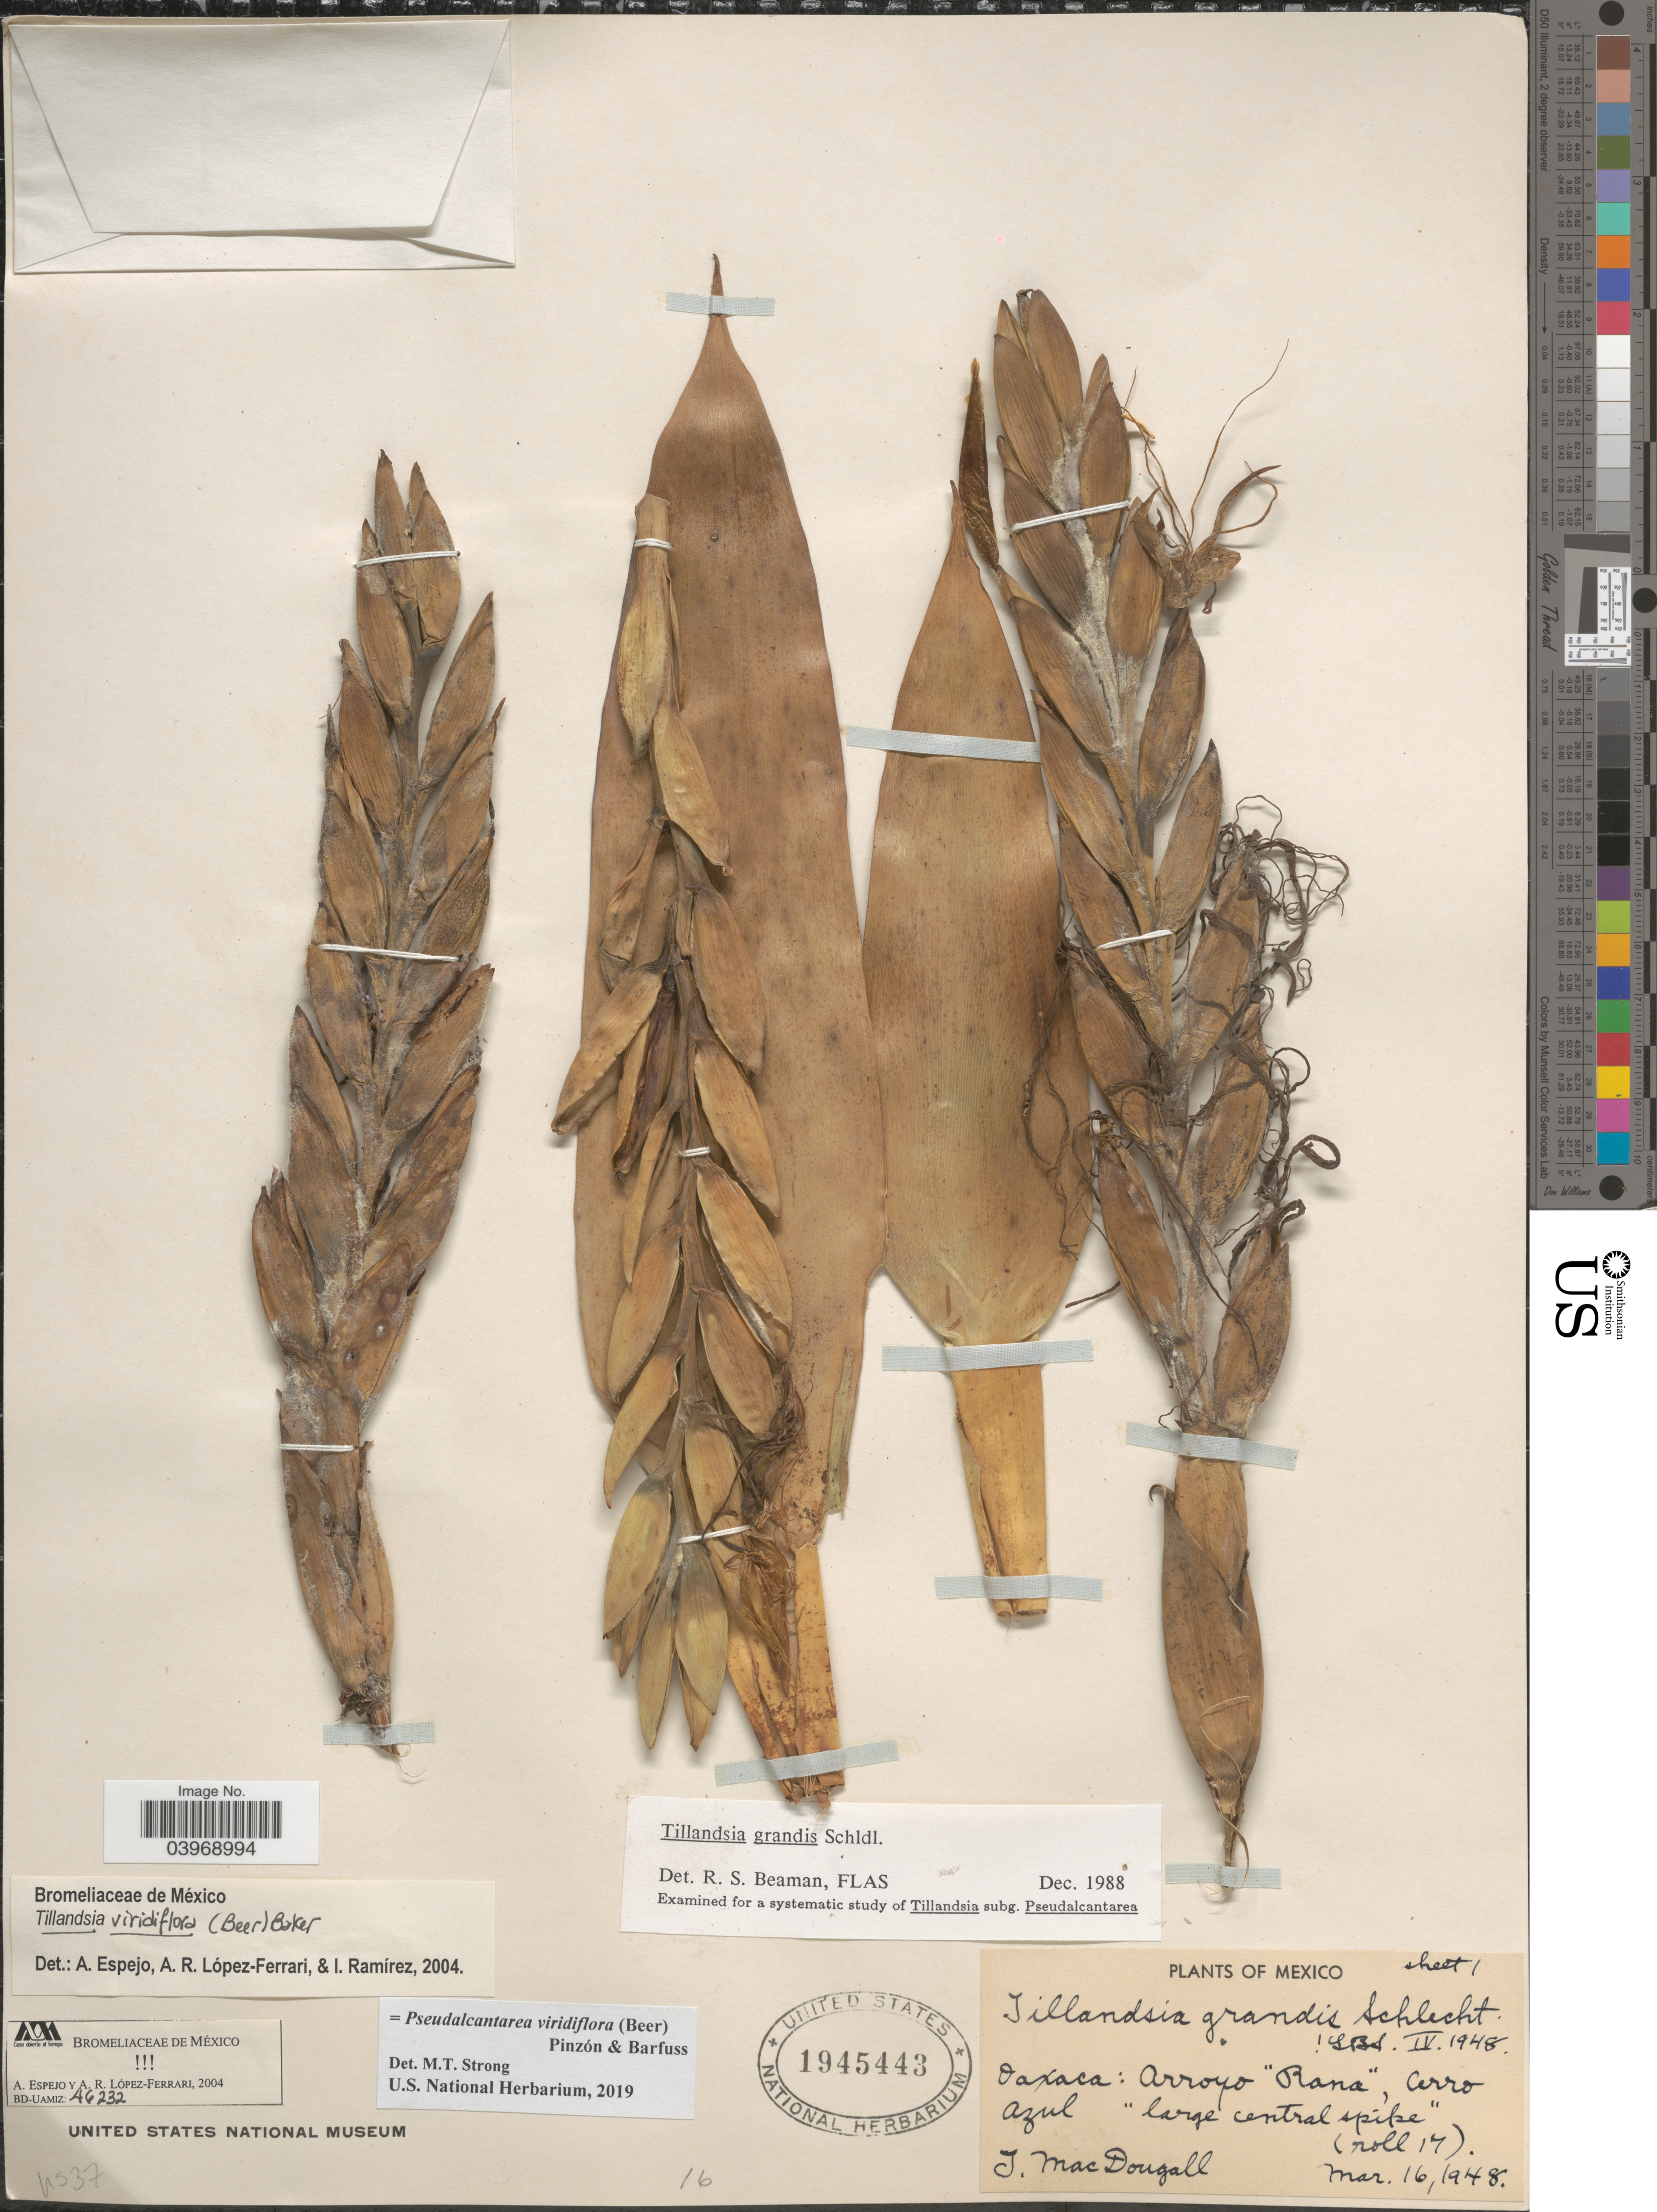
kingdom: Plantae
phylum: Tracheophyta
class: Liliopsida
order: Poales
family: Bromeliaceae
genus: Pseudalcantarea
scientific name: Pseudalcantarea viridiflora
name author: (Beer) Pinzón & Barfuss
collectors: T. B. MacDougall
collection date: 1948-03-16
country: Mexico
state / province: Oaxaca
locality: Arroyo "Rana", Cerro Azul.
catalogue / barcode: US 1945443